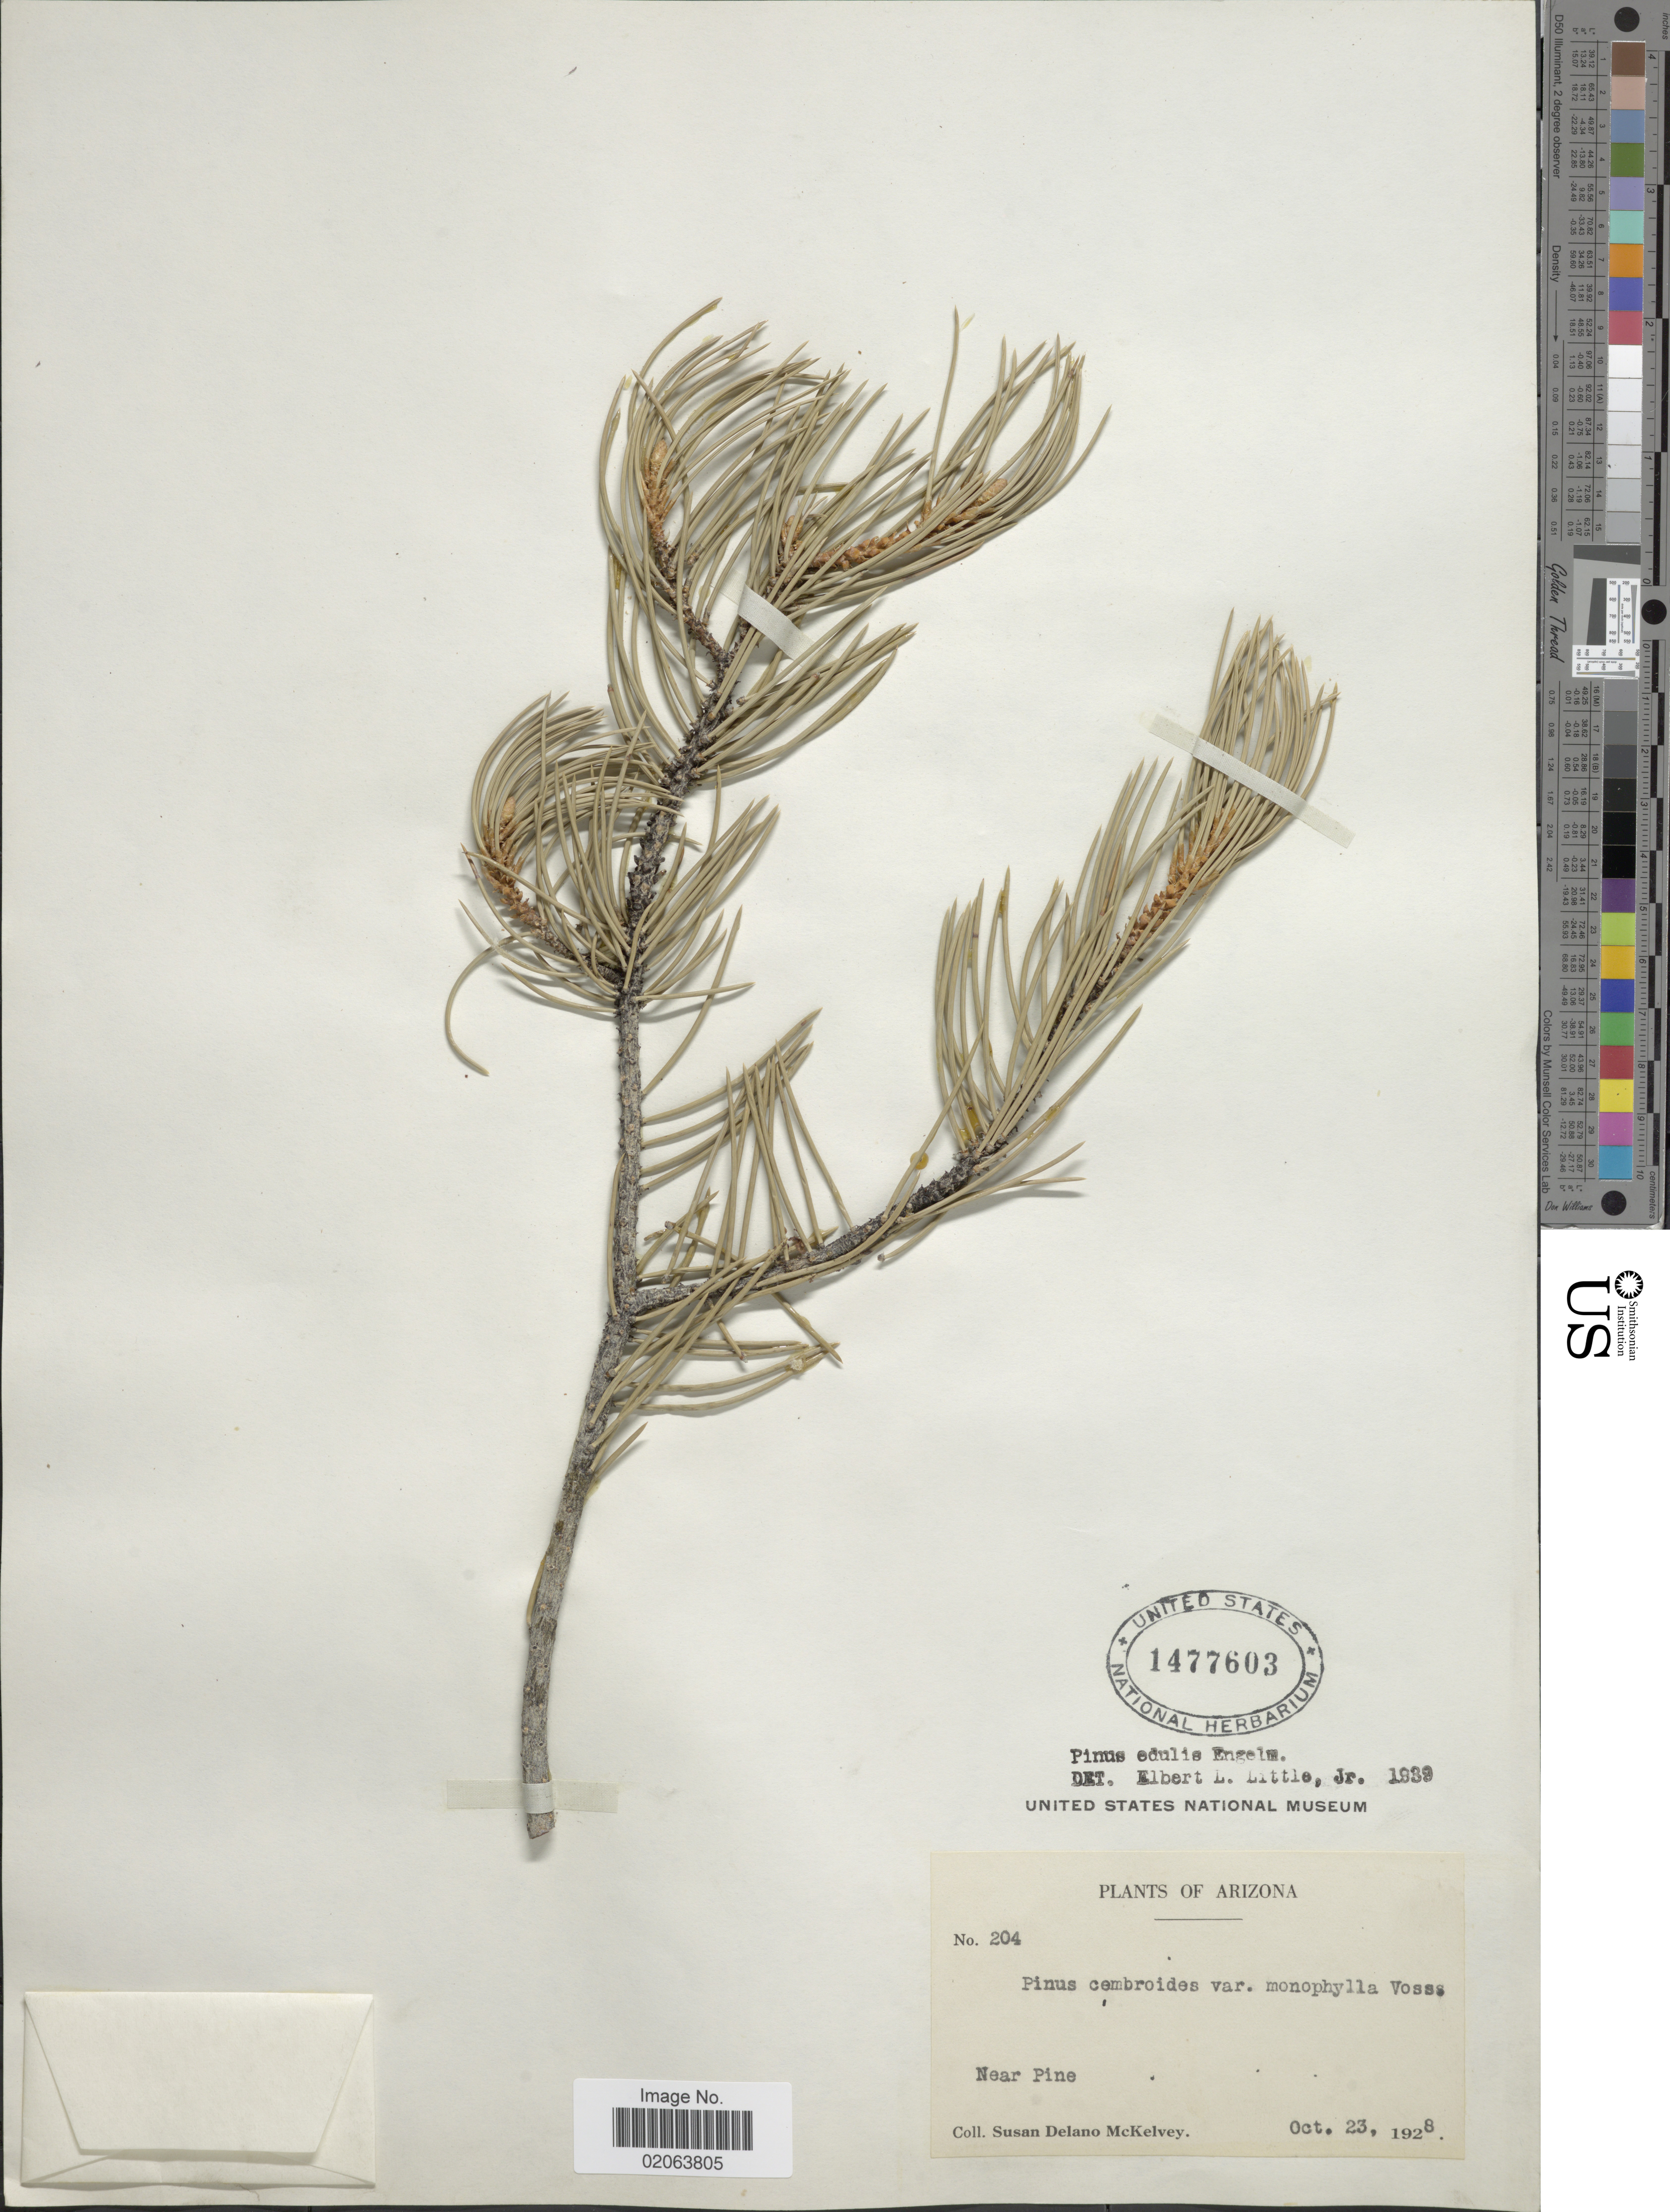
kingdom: Plantae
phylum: Tracheophyta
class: Pinopsida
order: Pinales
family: Pinaceae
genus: Pinus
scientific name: Pinus edulis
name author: Engelm.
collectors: S. A. McKelvey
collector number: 204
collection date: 1928-10-23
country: United States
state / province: Arizona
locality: Near Pine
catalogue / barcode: US 1477603